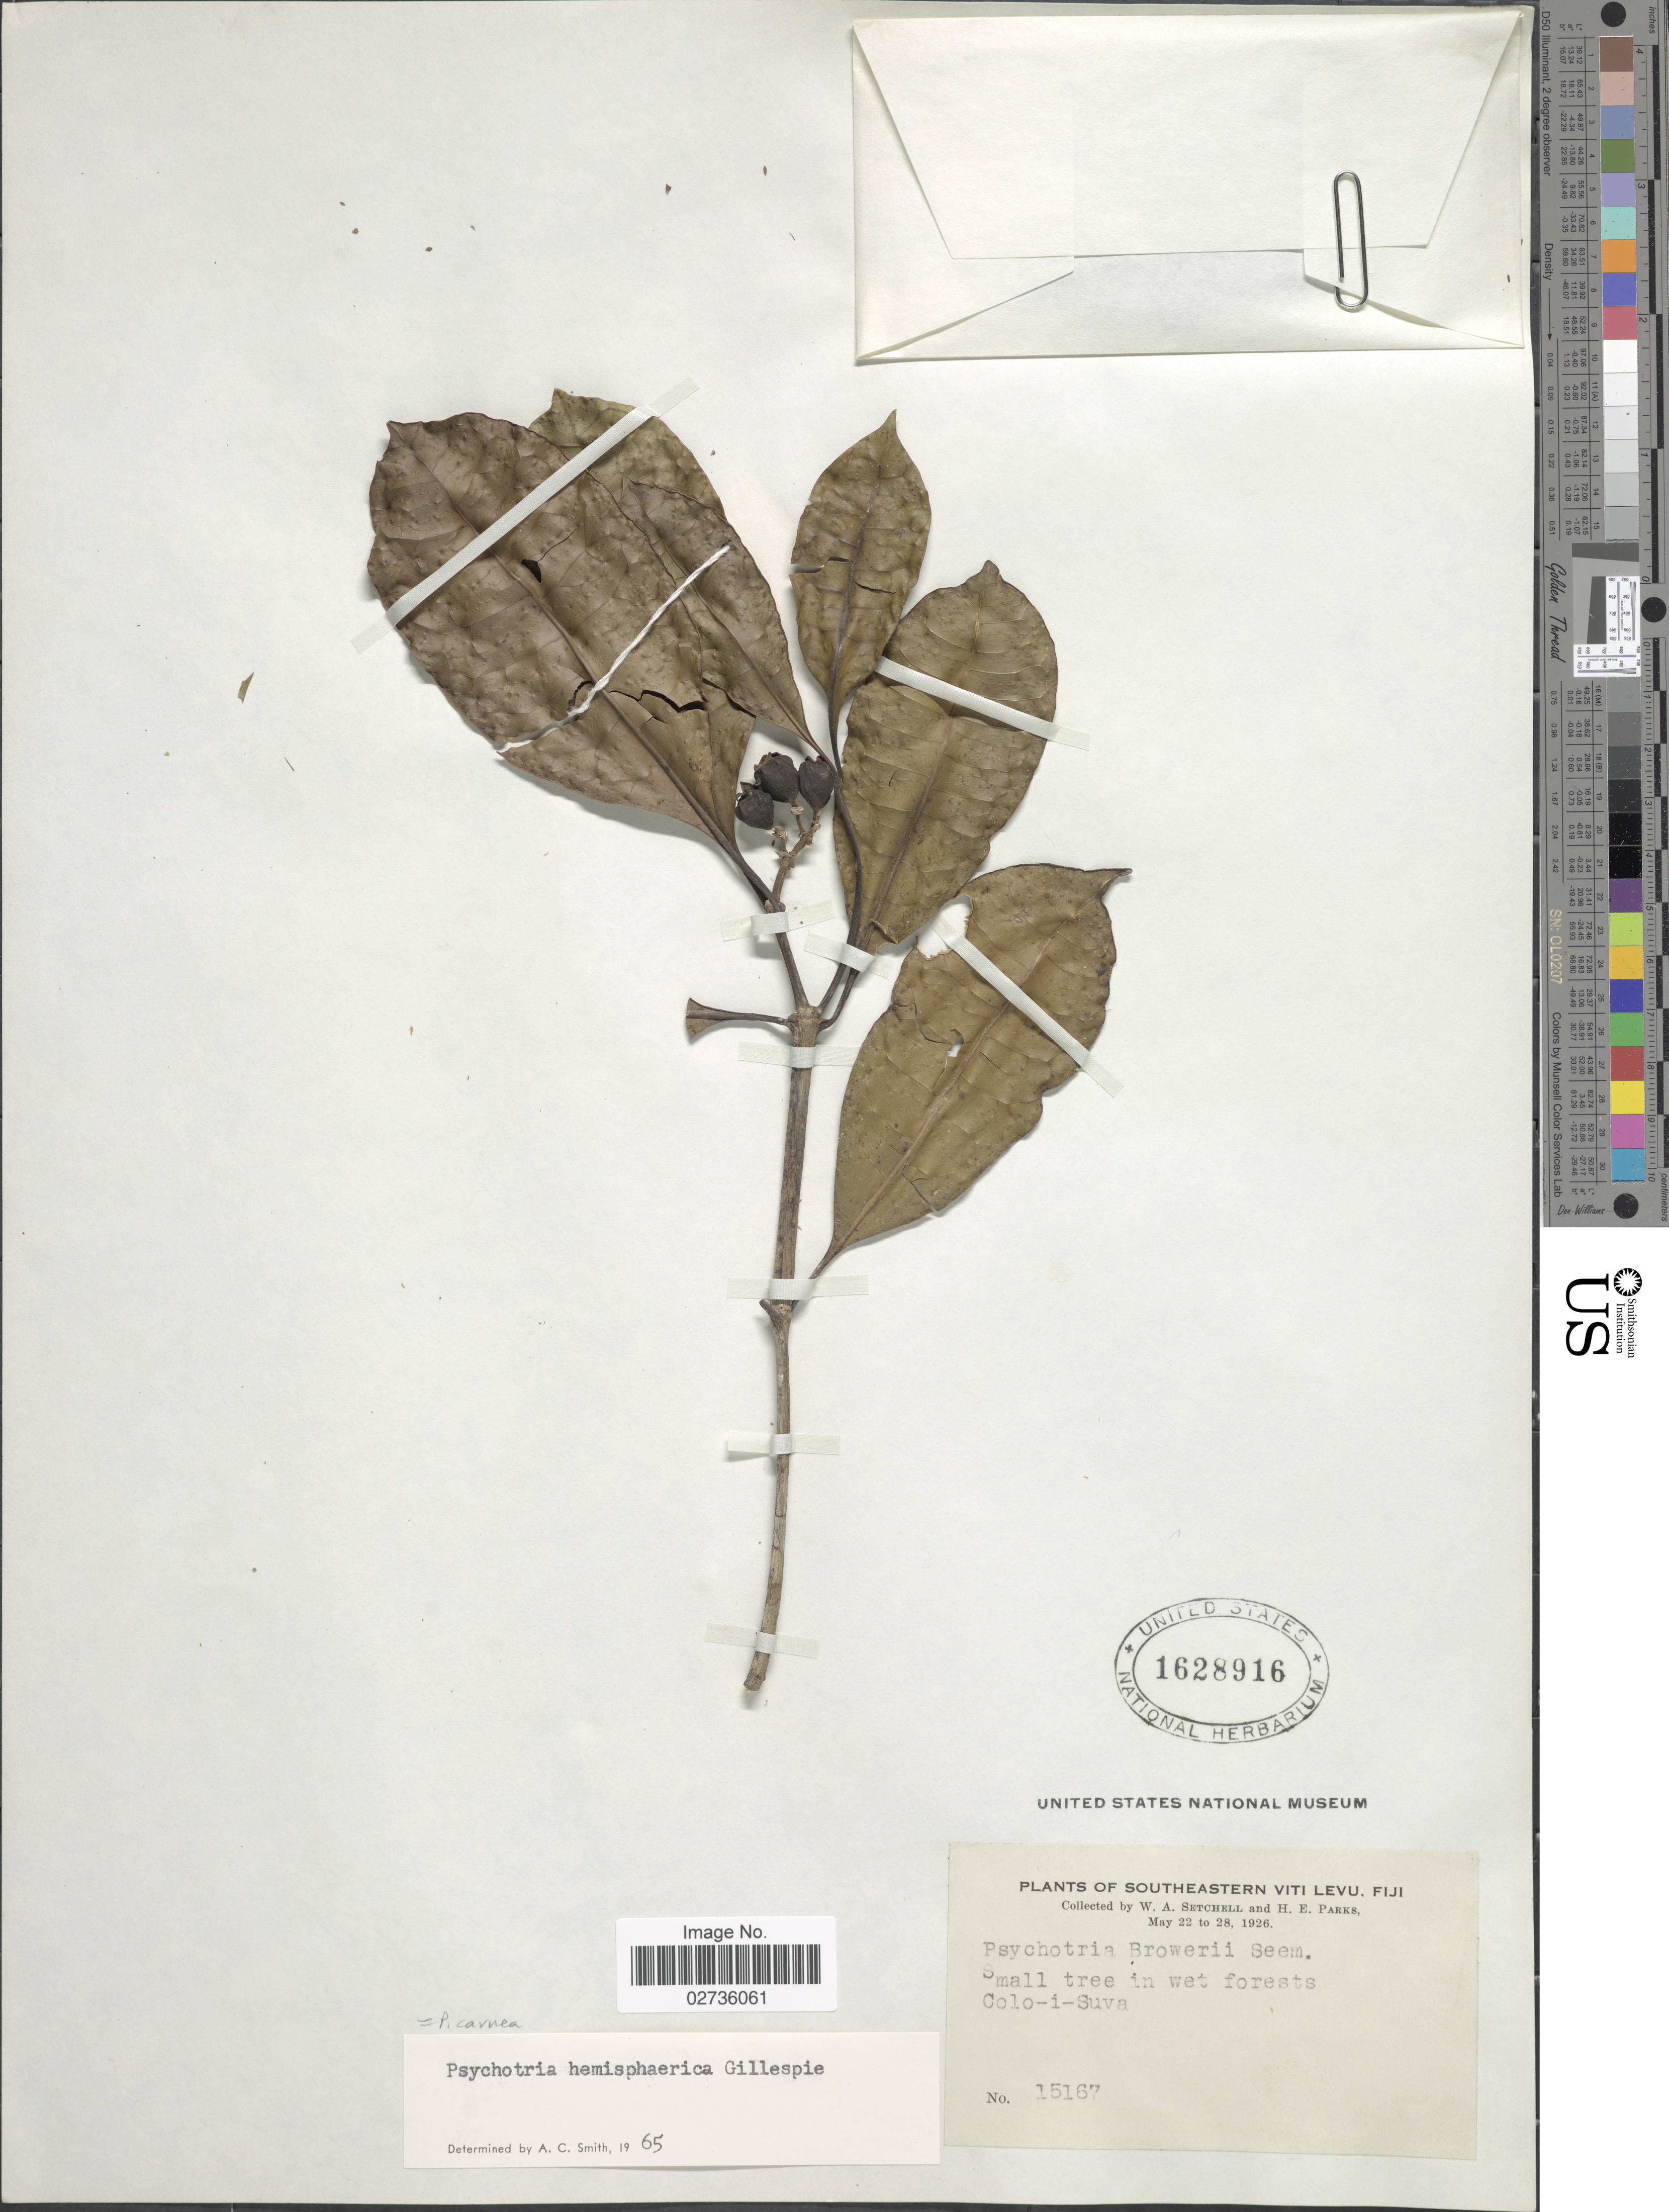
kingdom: Plantae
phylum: Tracheophyta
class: Magnoliopsida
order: Gentianales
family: Rubiaceae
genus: Psychotria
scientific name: Psychotria carnea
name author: (G. Forst.) A.C. Sm.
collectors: W. Setchell & H. E. Parks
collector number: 15167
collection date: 1926-05-22/1926-05-28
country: Fiji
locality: Southeastern Viti Levu. Small tree in wet forests Colo-i-Suva.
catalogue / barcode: US 1628916